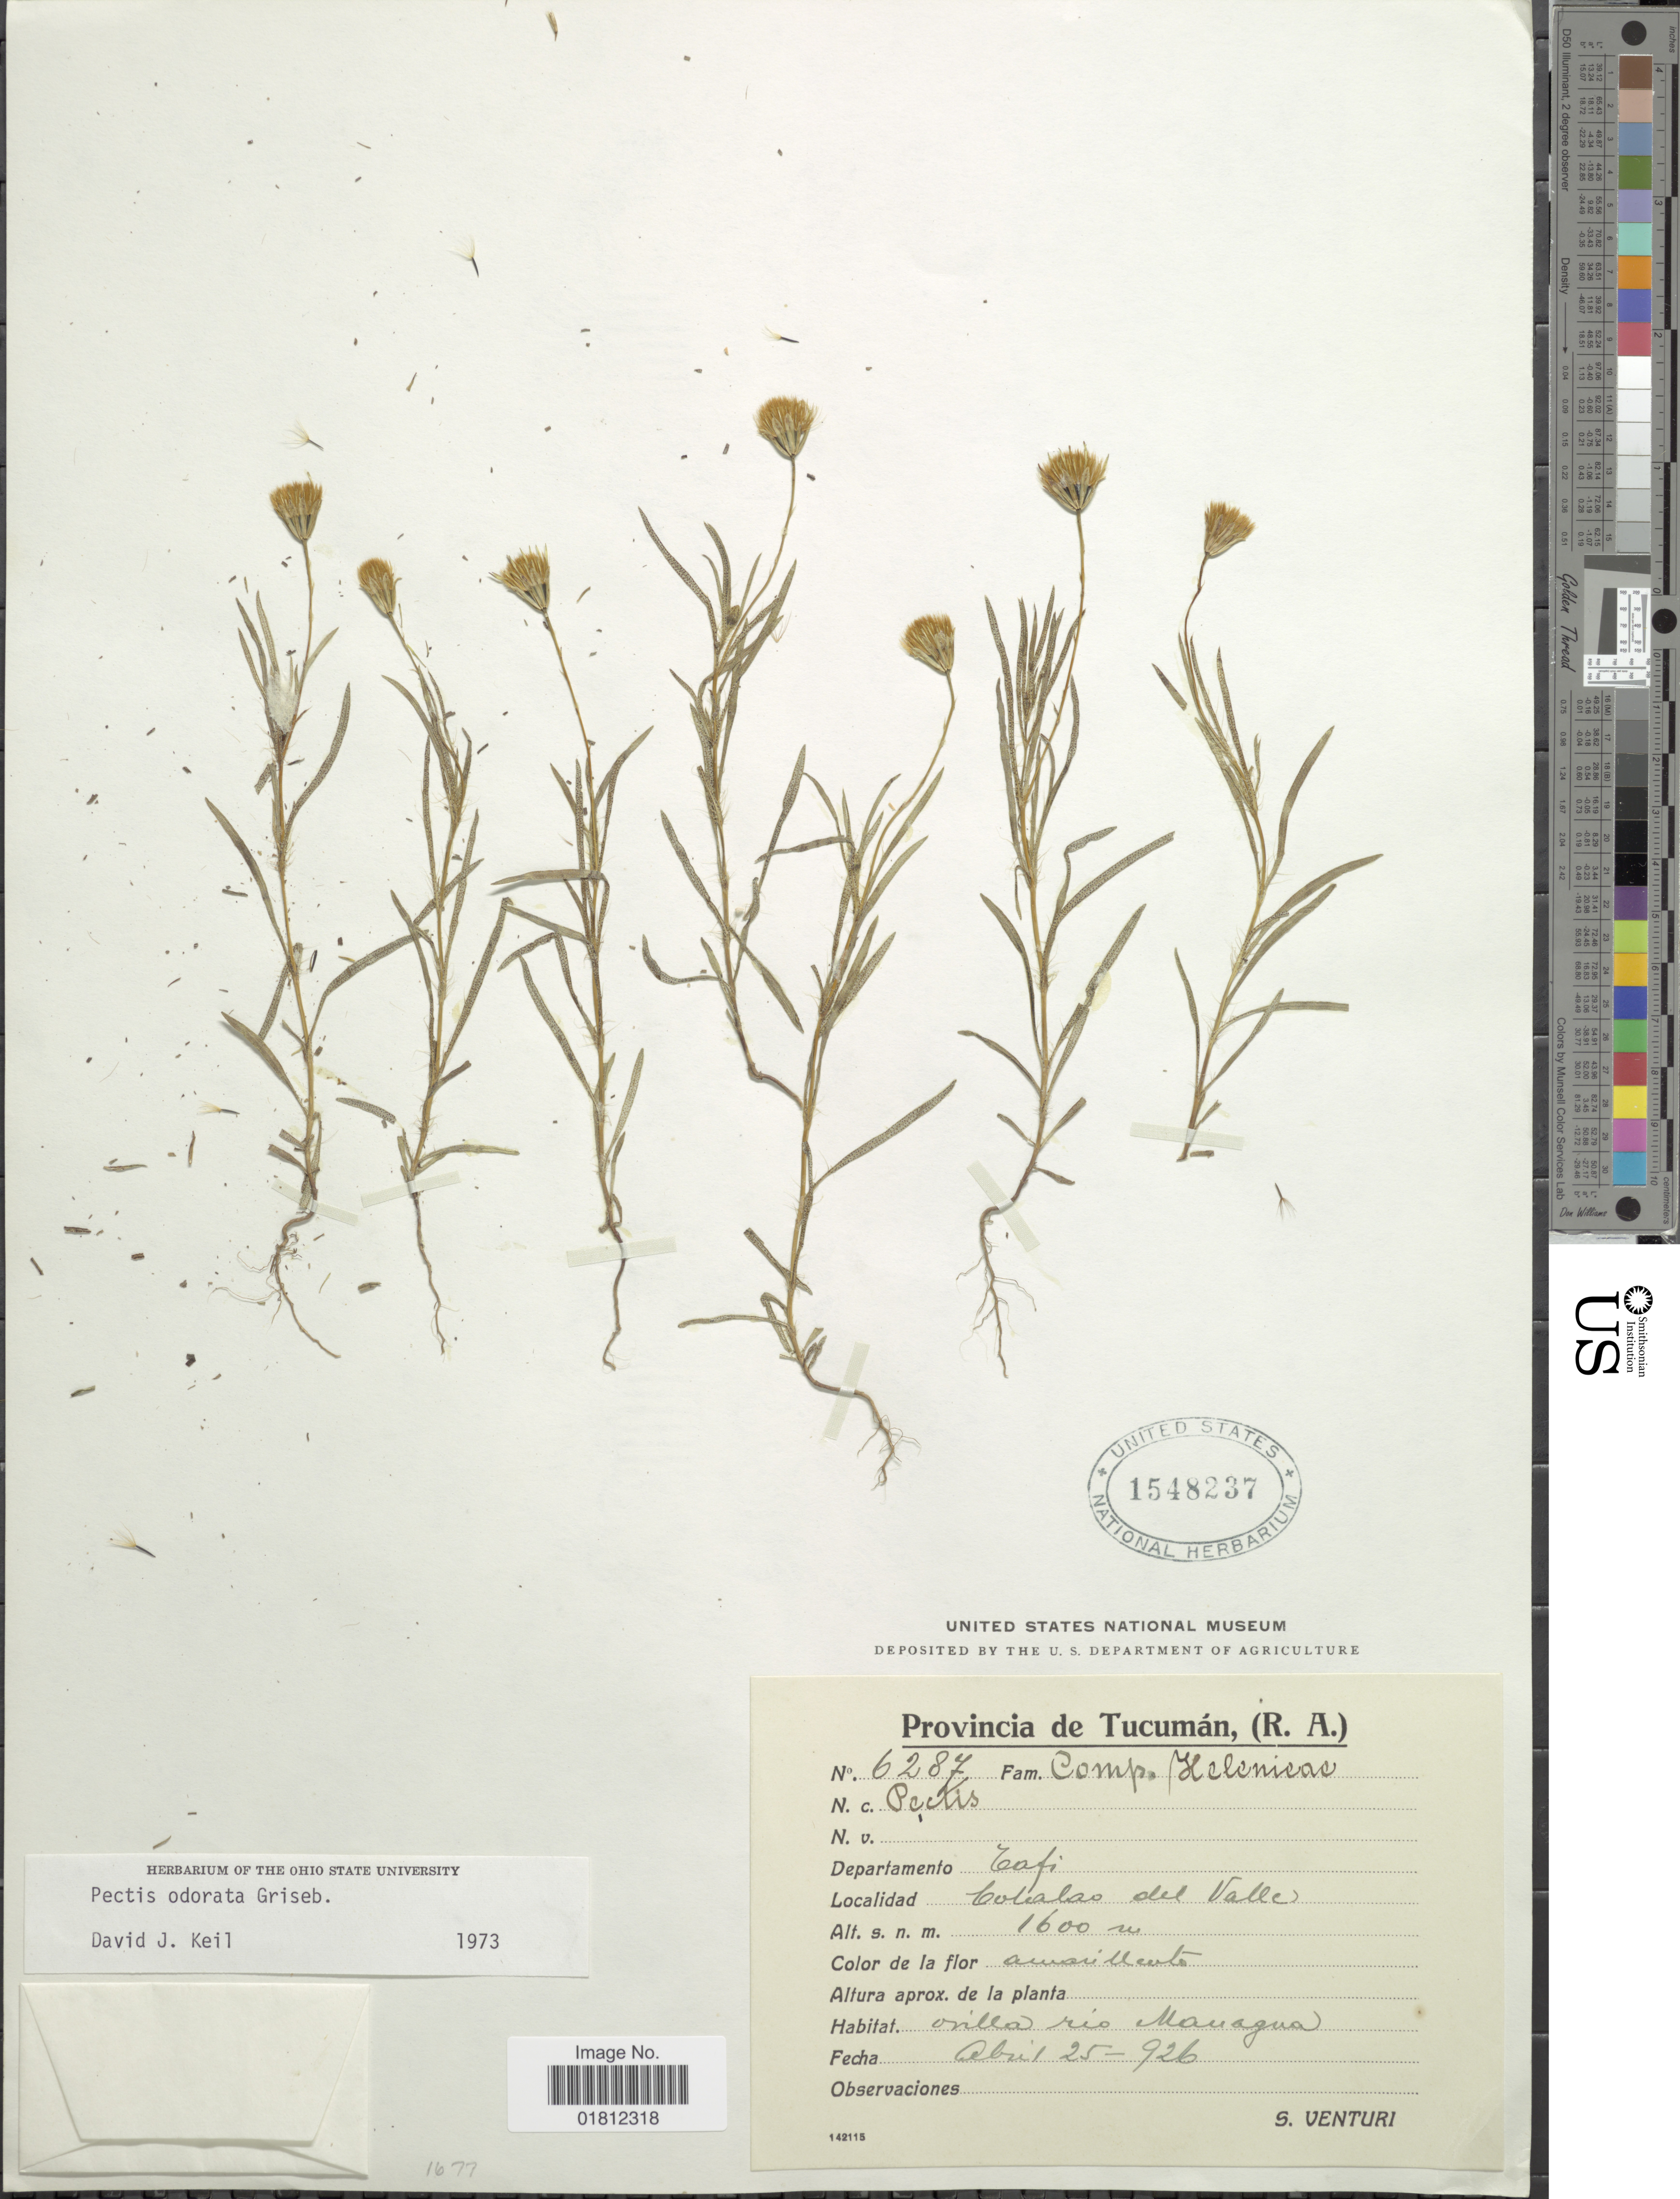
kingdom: Plantae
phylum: Tracheophyta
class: Magnoliopsida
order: Asterales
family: Asteraceae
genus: Pectis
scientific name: Pectis odorata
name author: Griseb.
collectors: S. Venturi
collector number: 6287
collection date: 1926-04-25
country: Argentina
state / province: Tucumán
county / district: Tafí Viejo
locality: Colalao del Valle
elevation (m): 1600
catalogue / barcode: US 1548237